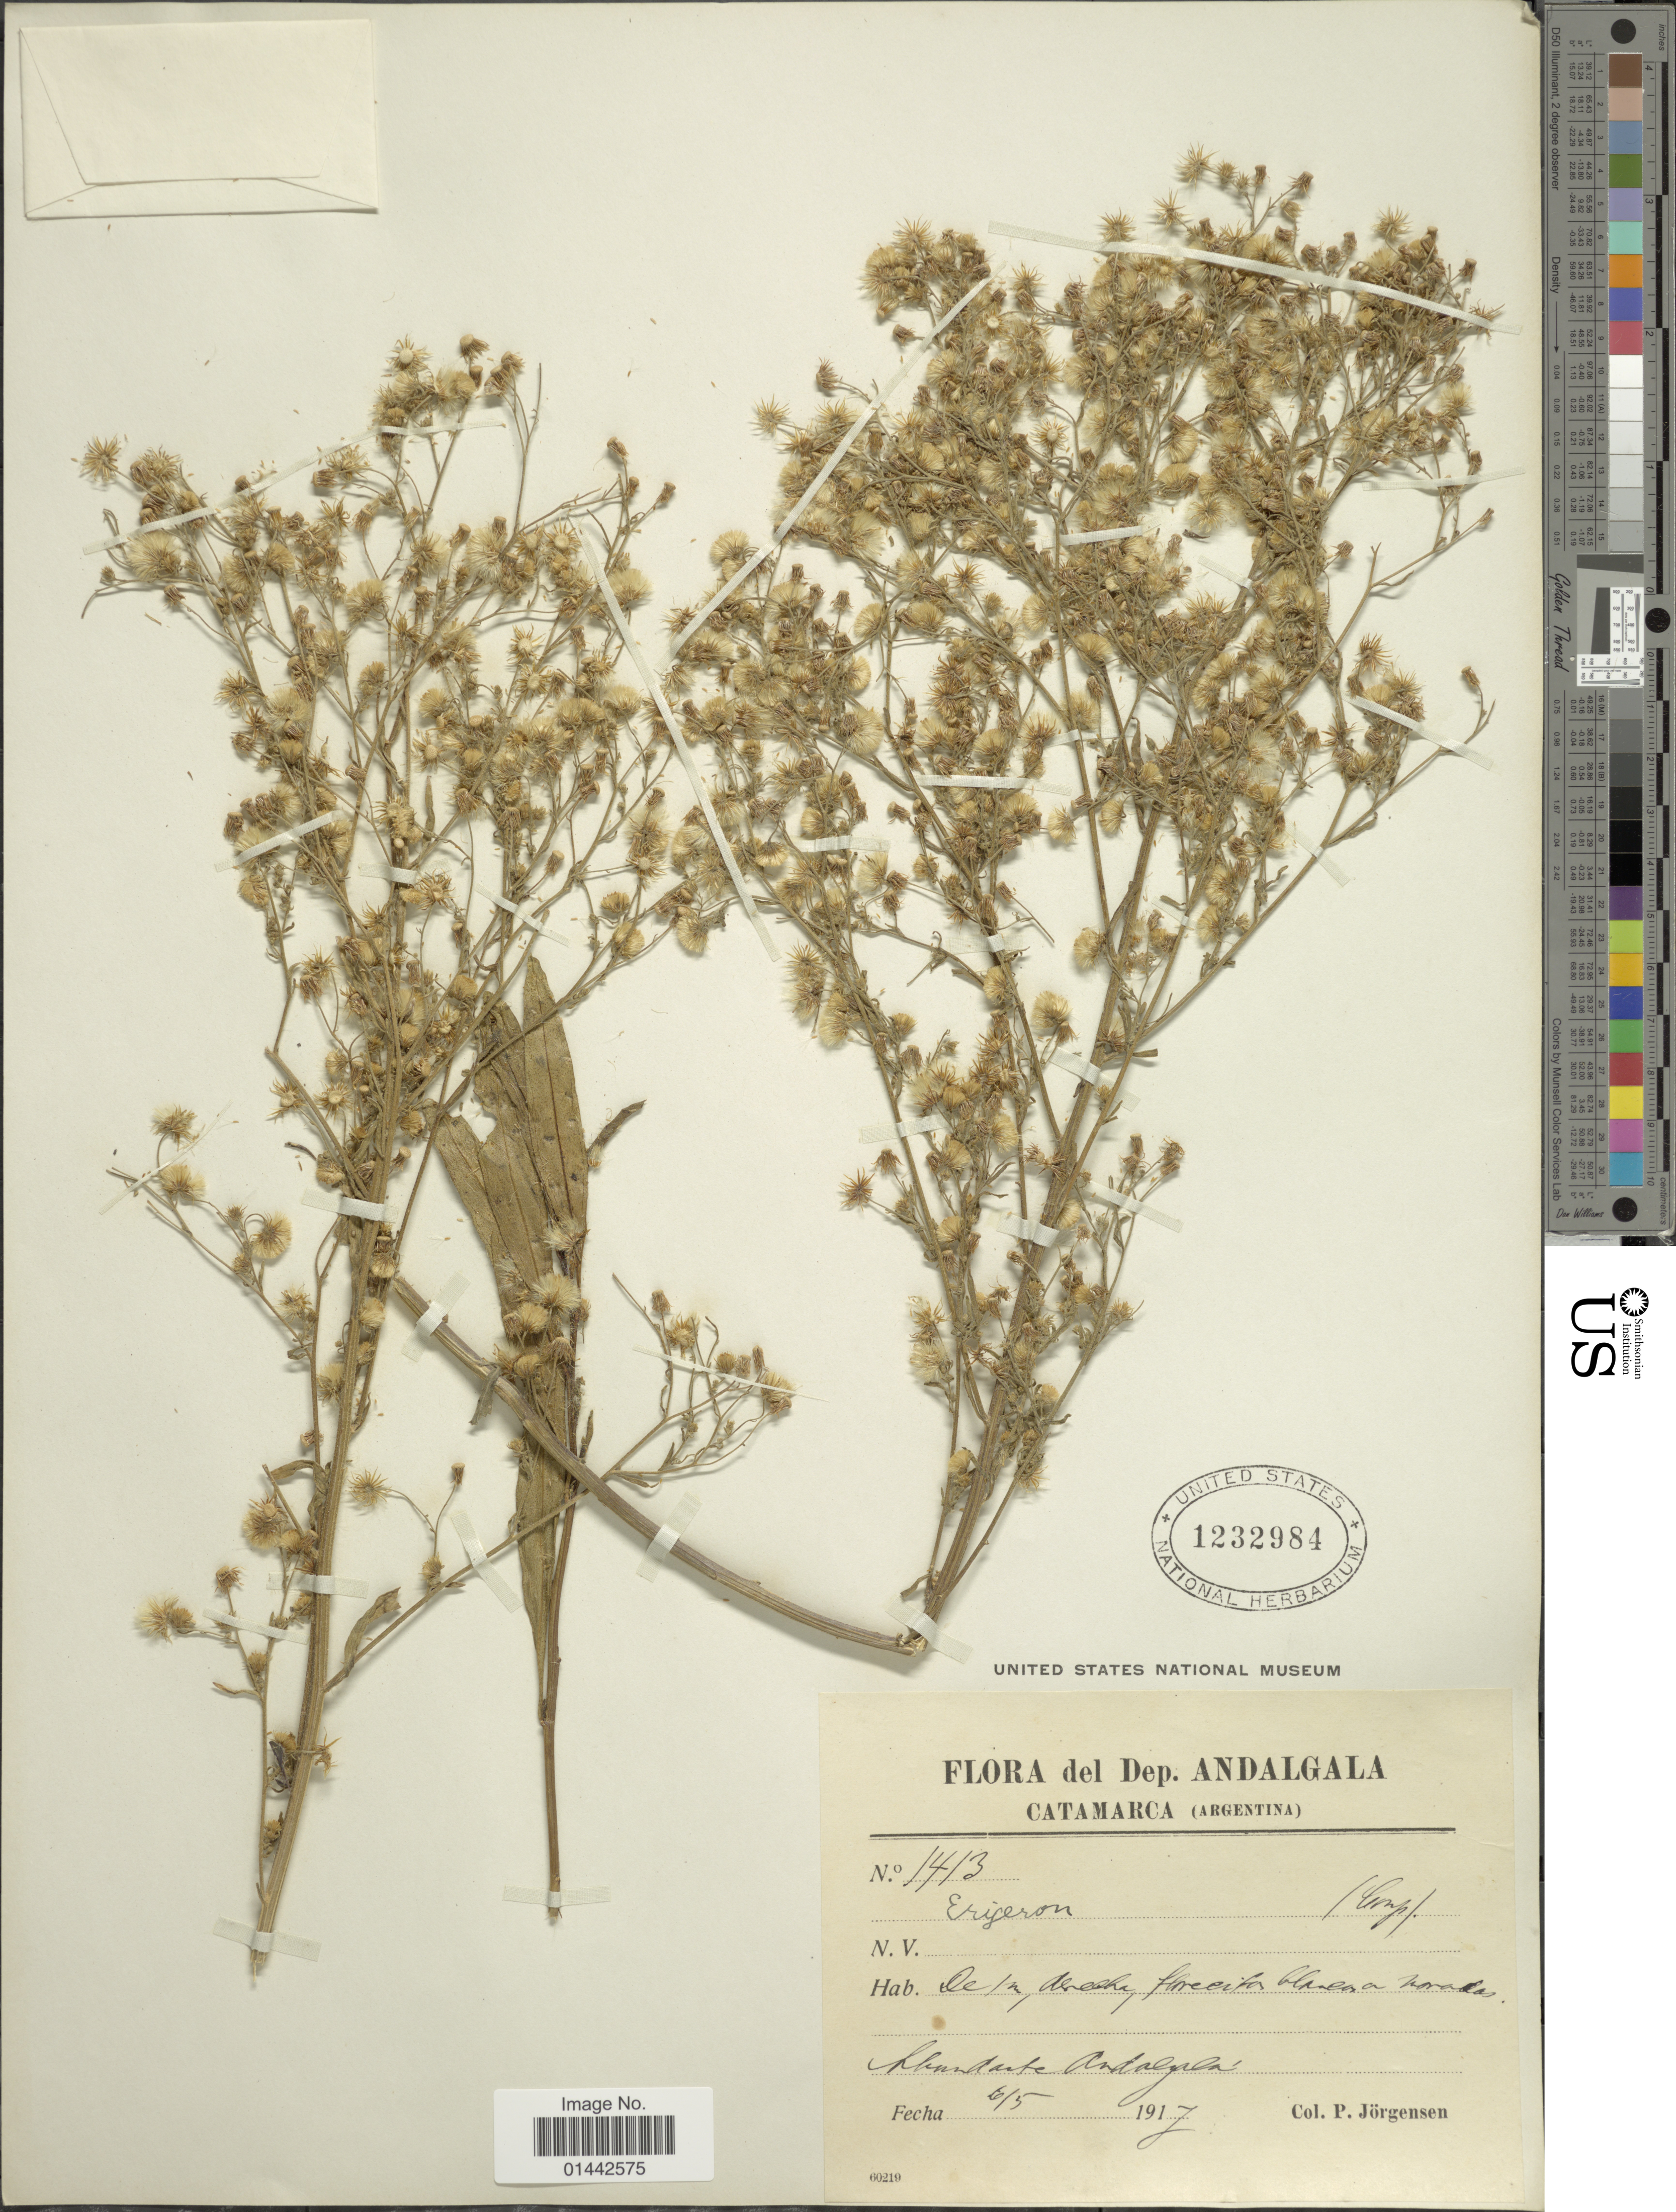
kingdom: Plantae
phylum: Tracheophyta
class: Magnoliopsida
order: Asterales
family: Asteraceae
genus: Erigeron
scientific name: Erigeron sp.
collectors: P. Jörgensen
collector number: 1413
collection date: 1917-05-06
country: Argentina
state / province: Catamarca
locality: Dep. Andalgala. abundante Andalgala.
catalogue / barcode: US 1232984